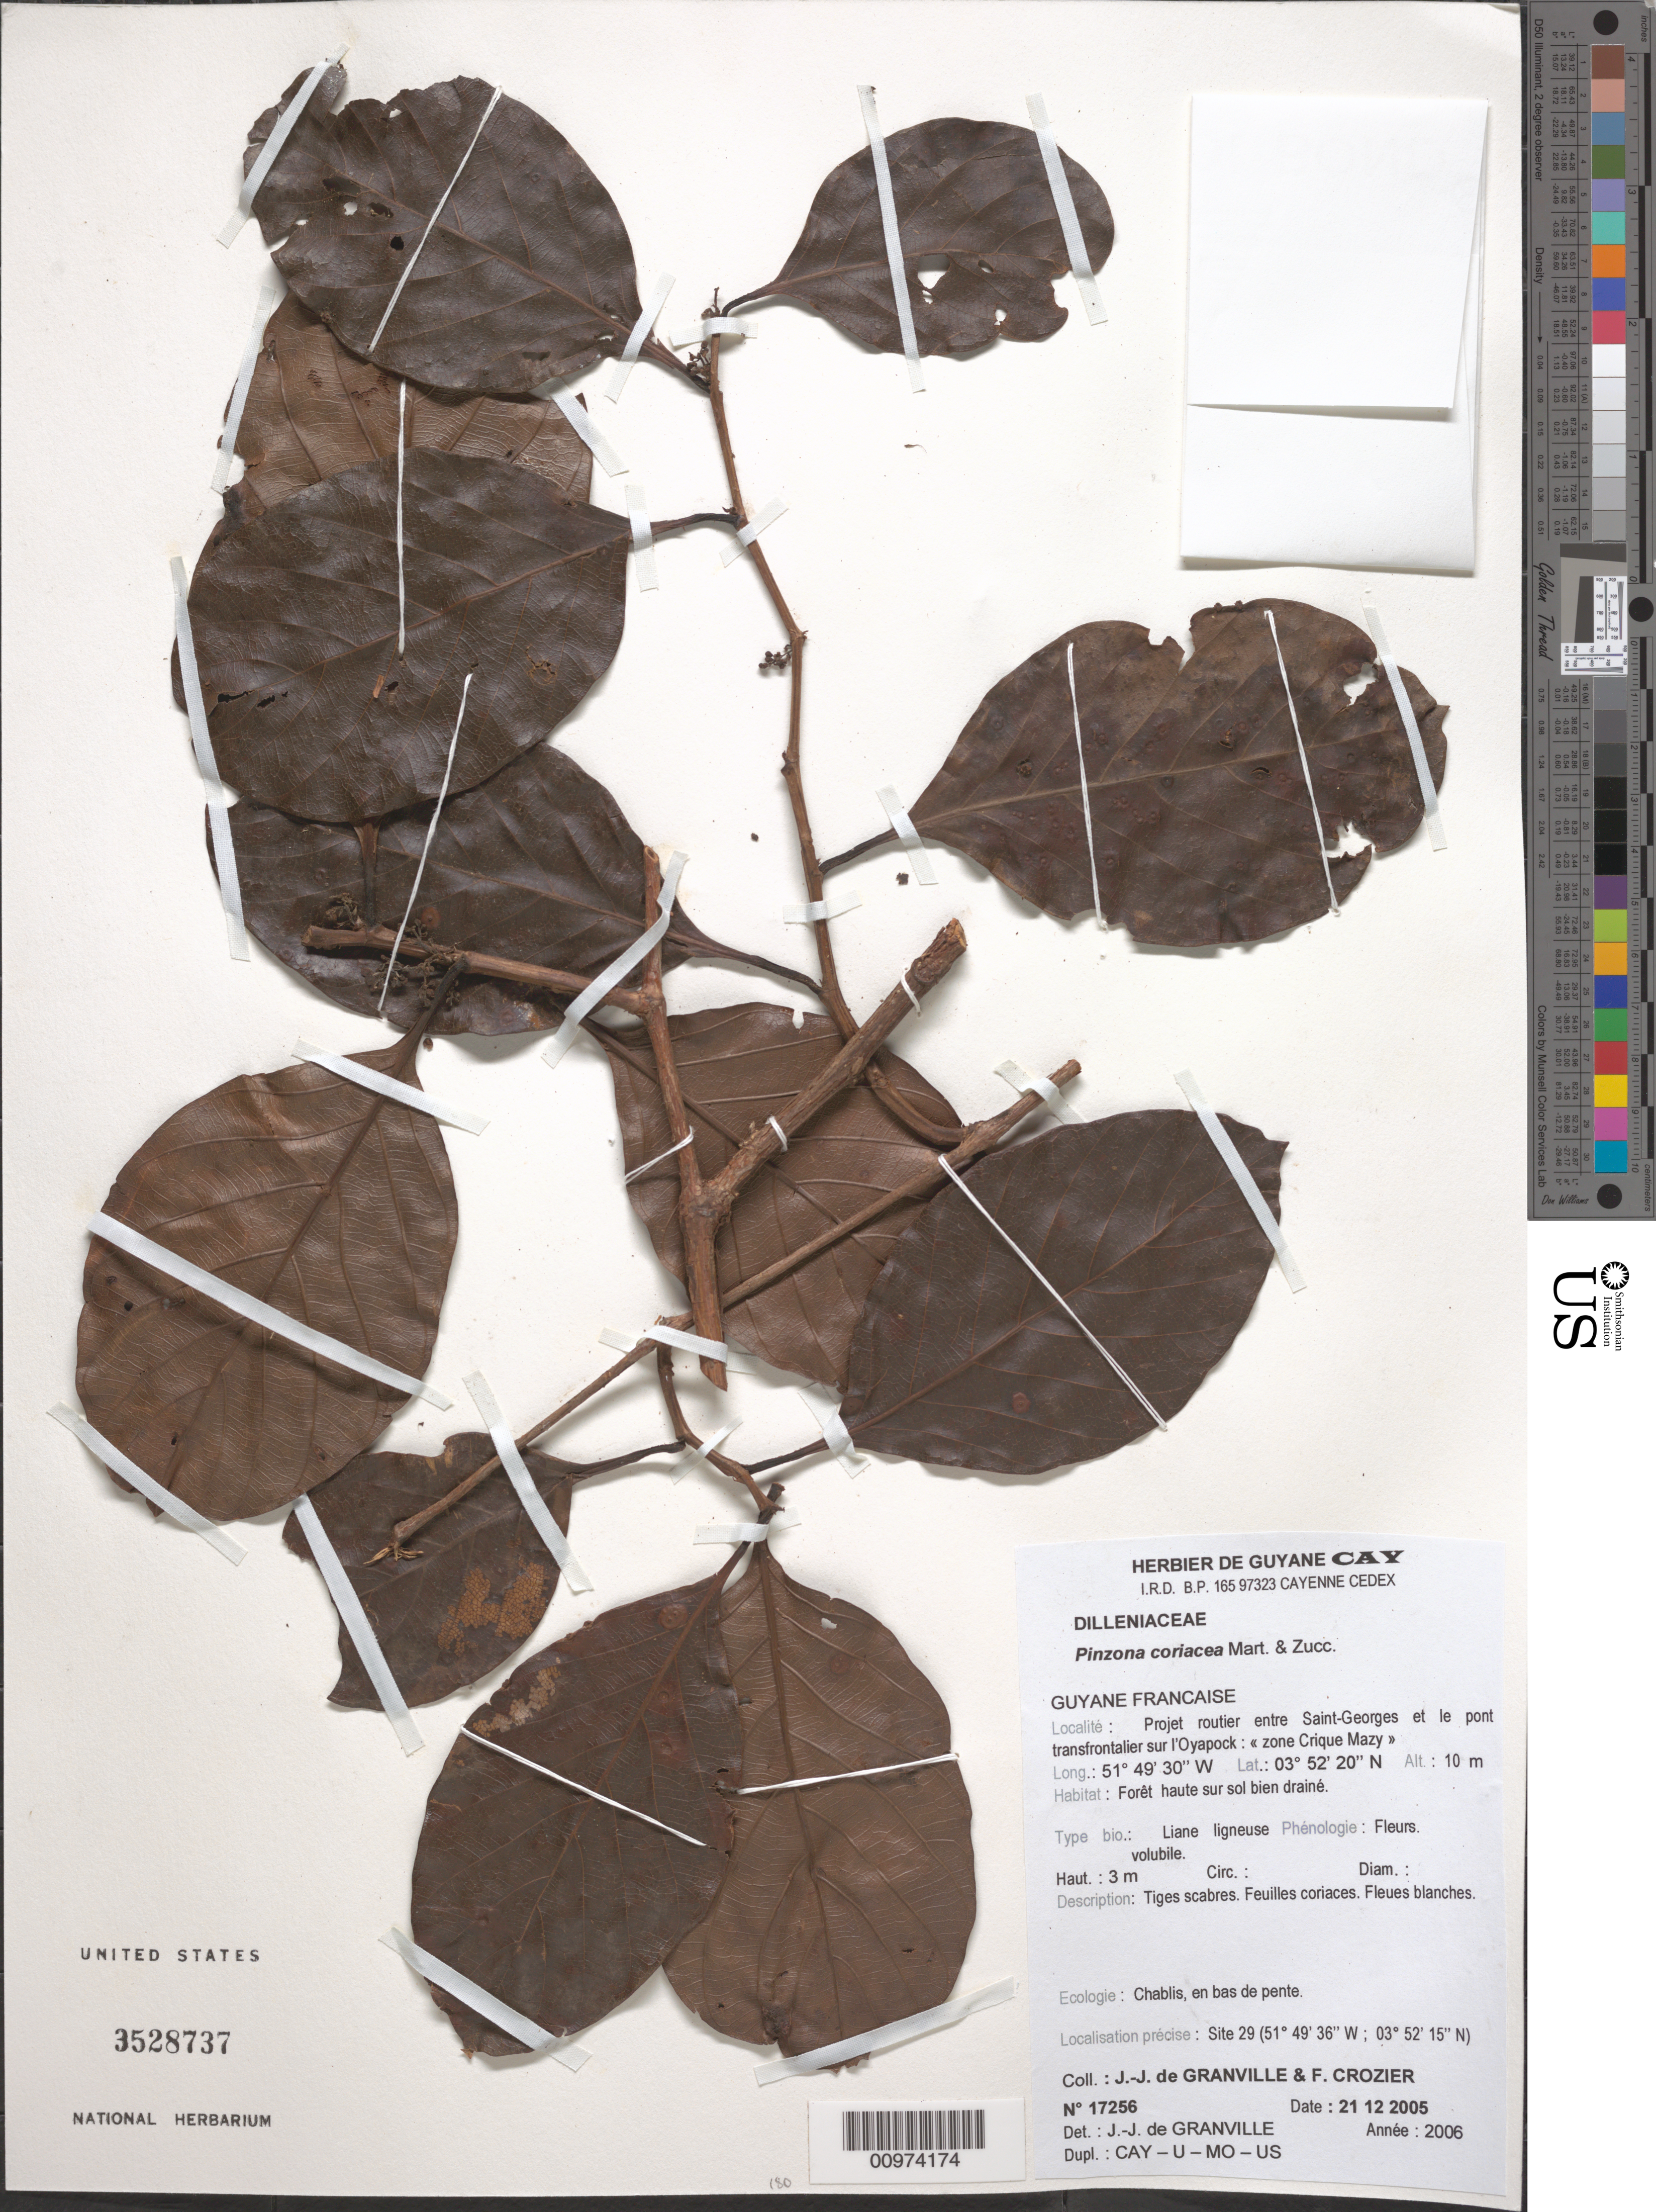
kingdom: Plantae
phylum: Tracheophyta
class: Magnoliopsida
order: Dilleniales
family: Dilleniaceae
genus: Pinzona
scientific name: Pinzona coriacea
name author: Mart. & Zucc.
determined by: Granville, J. J. de, (CAY), Institut de Recherche pour le Developpement (IRD) (FRENCH GUIANA)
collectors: J.-J. de Granville & F. Crozier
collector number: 17256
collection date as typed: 21-Dec-05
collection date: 2005-12-21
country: French Guiana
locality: Project routier entre Saint-Georges et le pont transfrontalier sur l'Oyapock, "zone Crique Mazy", site 29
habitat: Foret haute sur sol bien draine. Chablis, en bas de pente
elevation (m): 10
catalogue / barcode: US 3528737